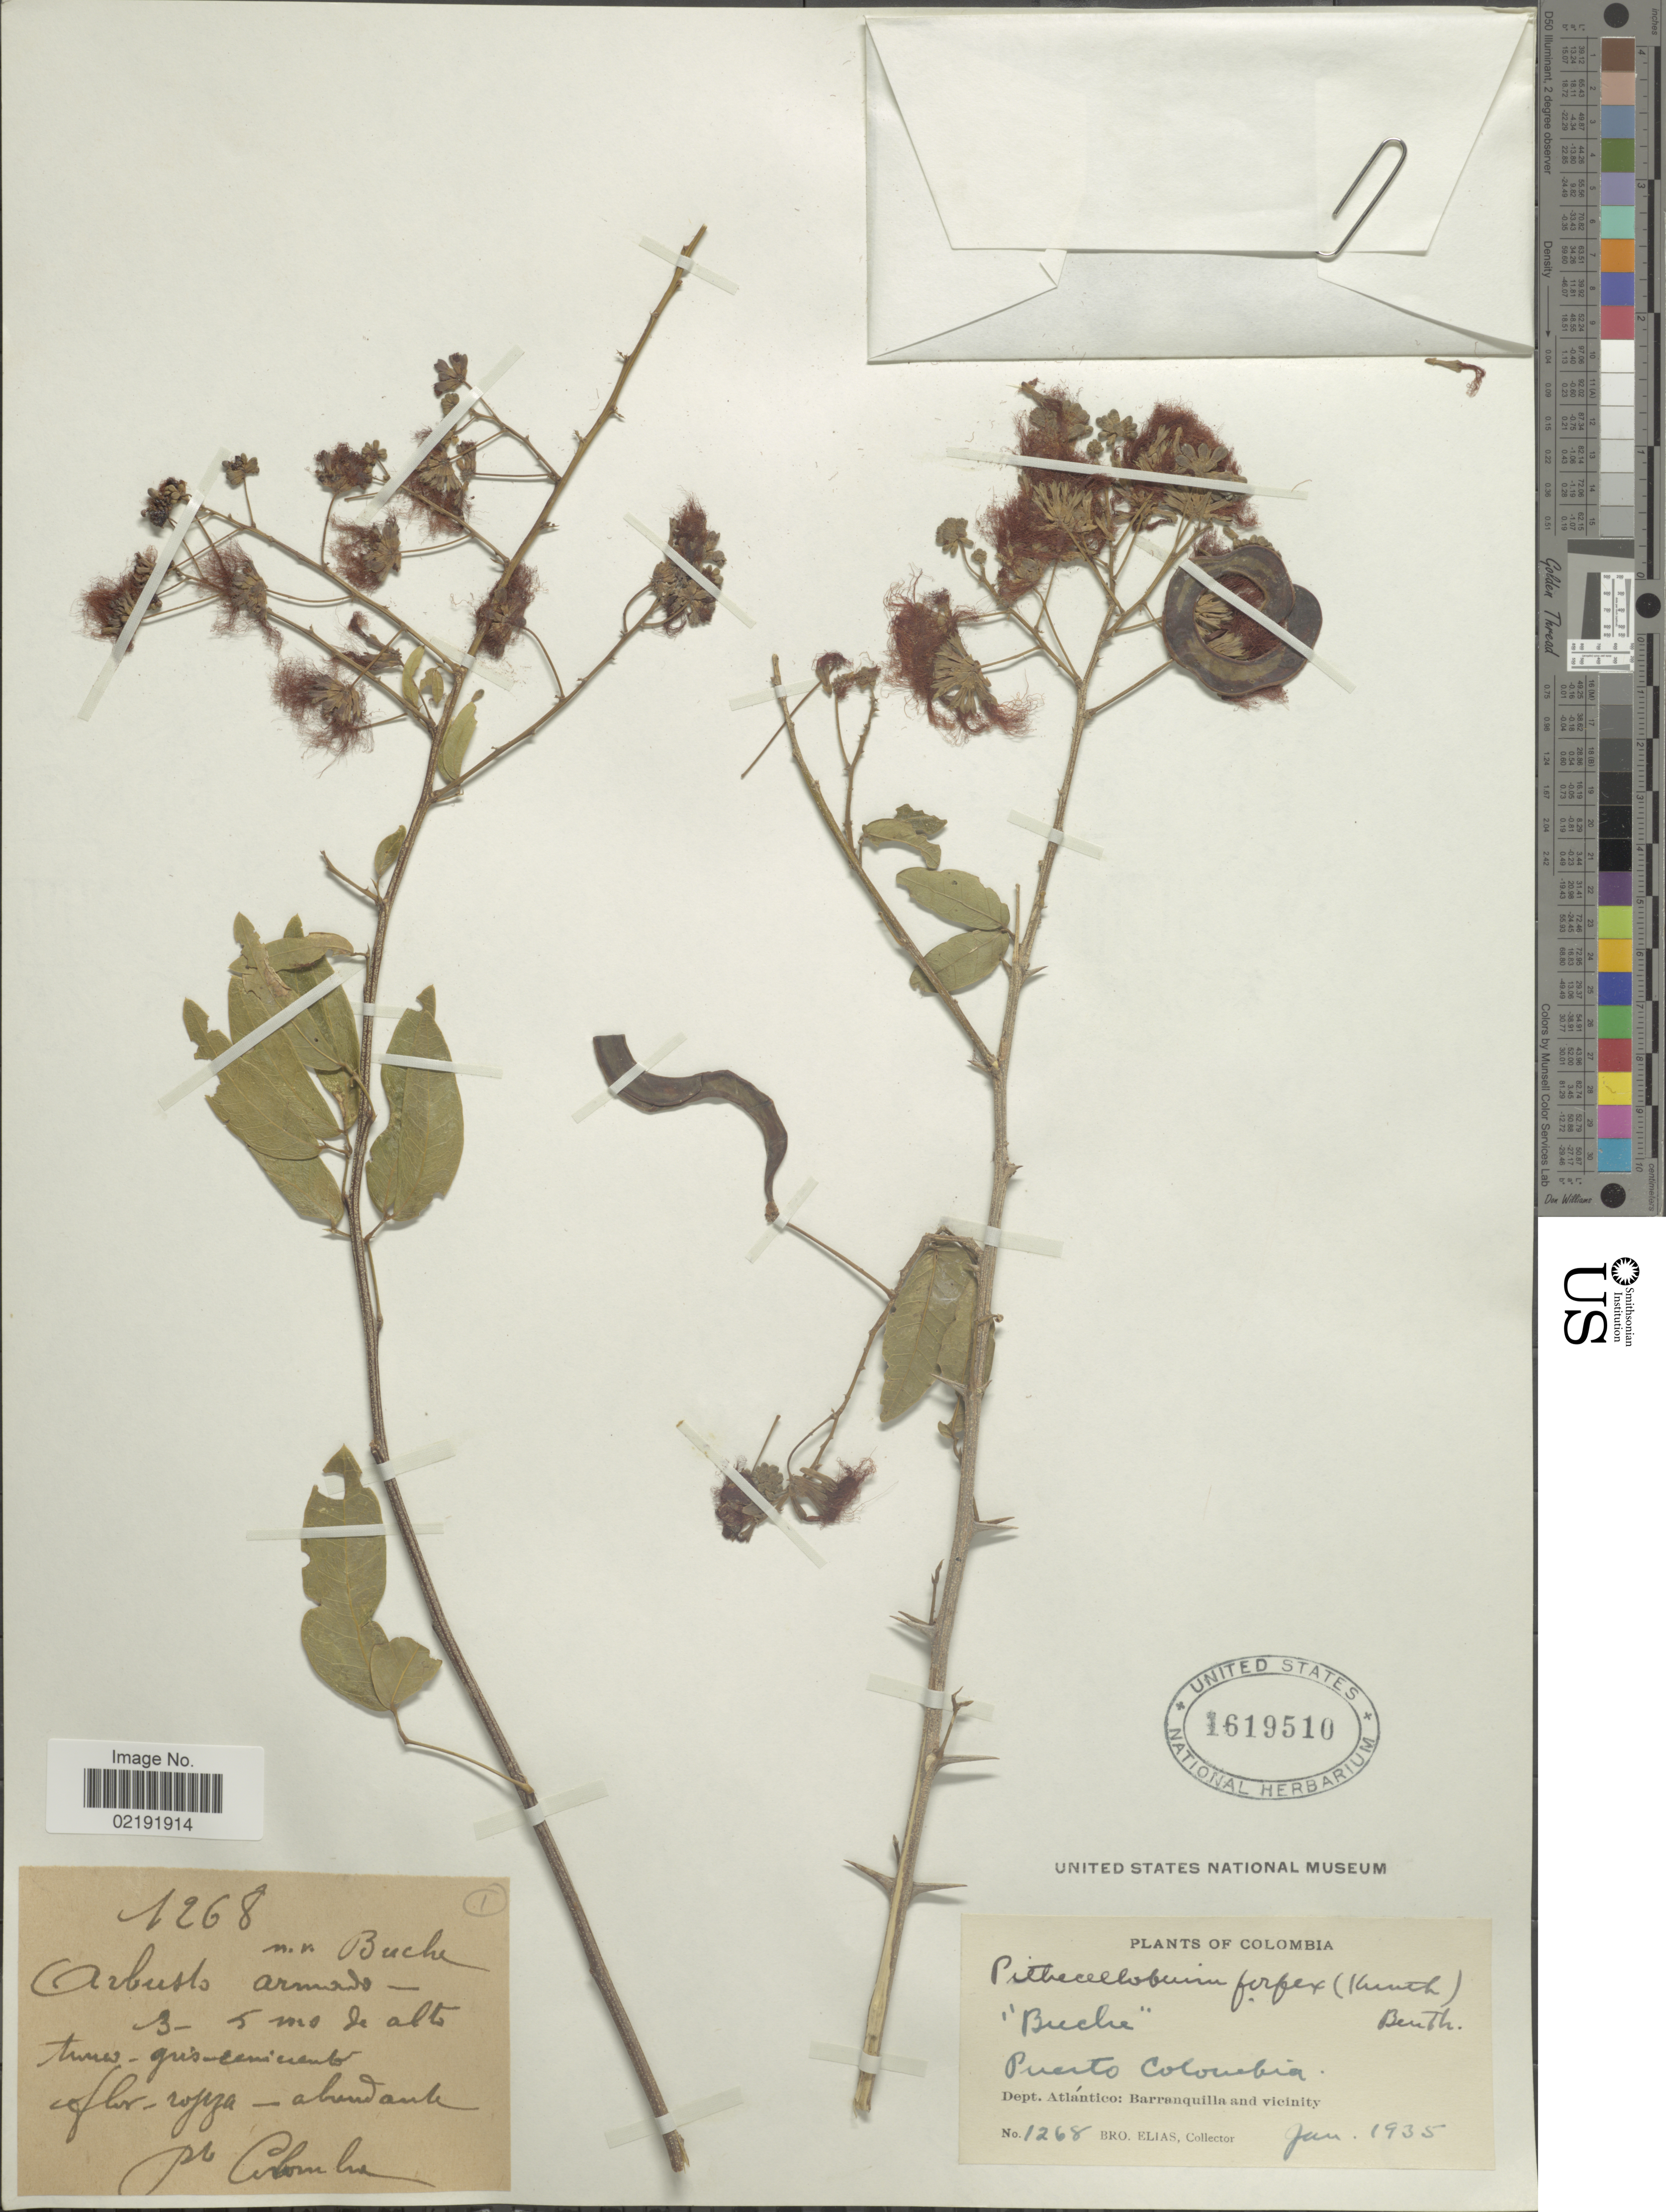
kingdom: Plantae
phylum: Tracheophyta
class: Magnoliopsida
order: Fabales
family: Fabaceae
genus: Pithecellobium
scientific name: Pithecellobium roseum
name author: (Vahl) Barneby & J.W. Grimes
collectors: Bro. Elias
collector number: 1268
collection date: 1935-01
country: Colombia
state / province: Atlántico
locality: Puerto Colombia. Dept. Atlántico: Barranquilla and vicinity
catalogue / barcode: US 1619510